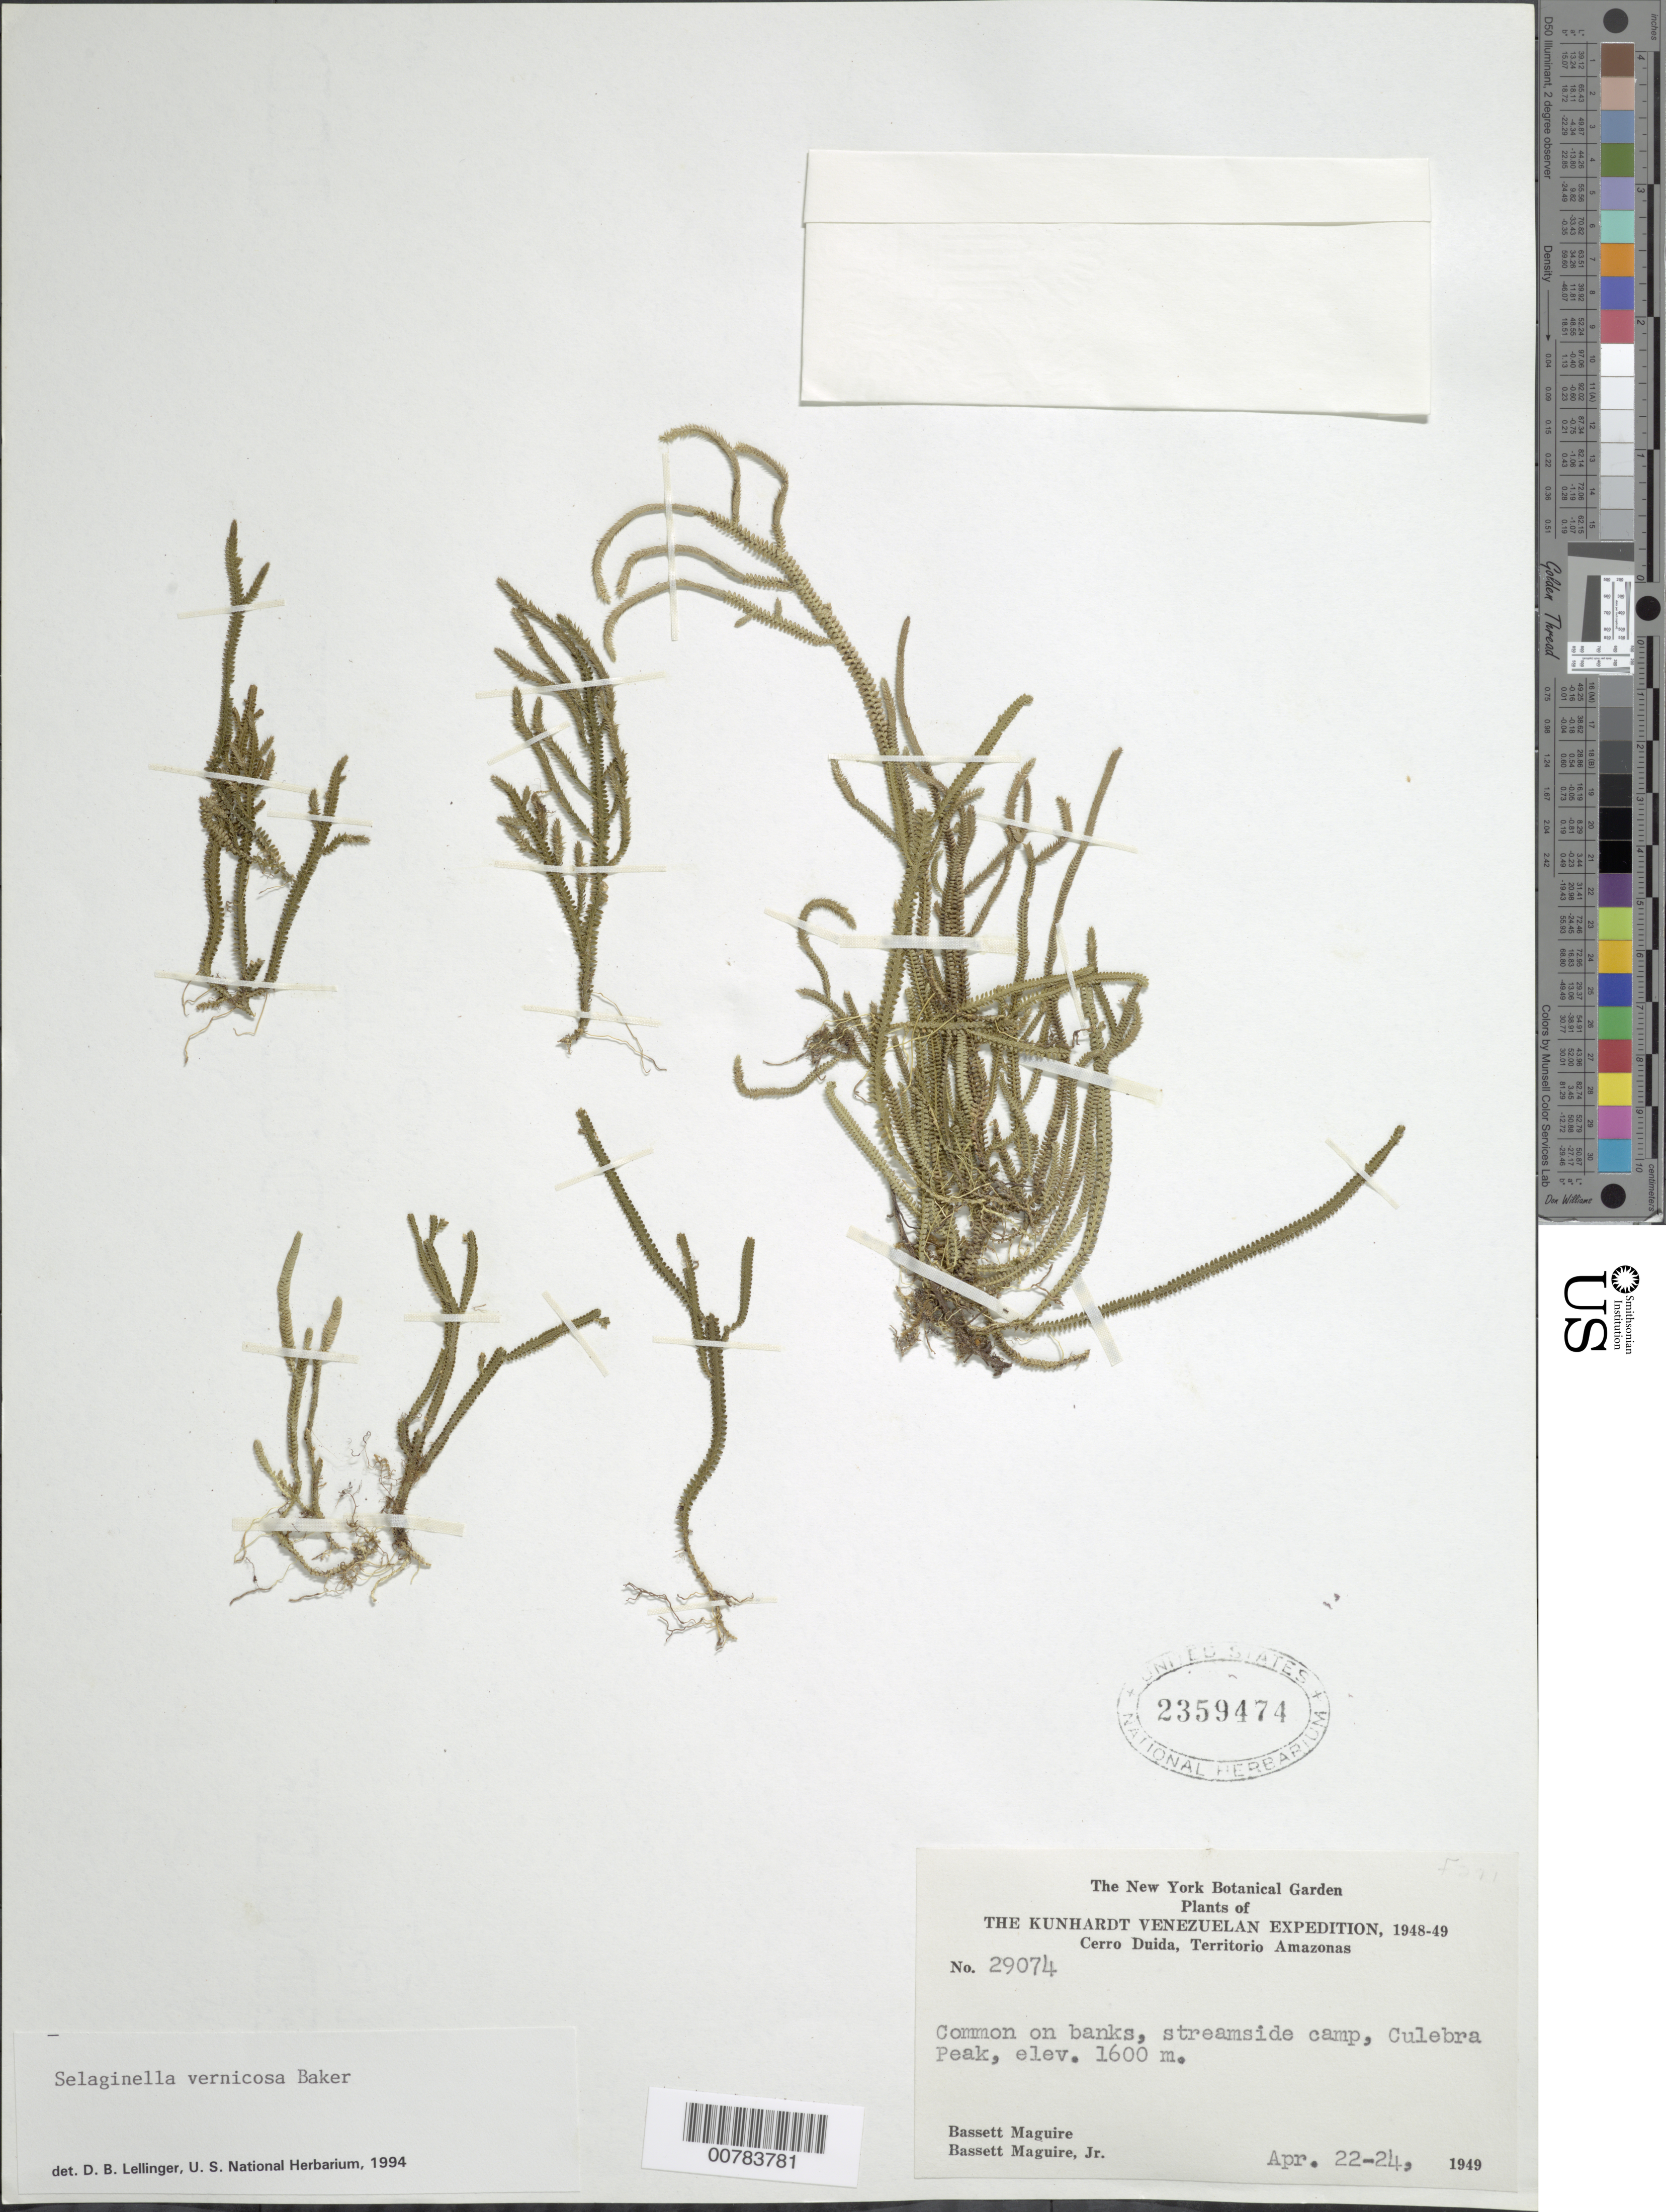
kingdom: Plantae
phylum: Tracheophyta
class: Lycopodiopsida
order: Selaginellales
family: Selaginellaceae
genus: Selaginella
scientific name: Selaginella vernicosa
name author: Baker in Thurn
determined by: Lellinger, David B., (BOT), Smithsonian Institution - National Museum of Natural History (UNITED STATES)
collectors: B. Maguire & B. Maguire Jr.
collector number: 29074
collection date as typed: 22-Apr-49 to 24-Apr-49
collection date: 1949-04-22/1949-04-24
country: Venezuela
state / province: Amazonas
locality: Cerro Duida, Culebra Peak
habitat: Banks, streamside camp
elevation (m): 1600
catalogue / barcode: US 2359474